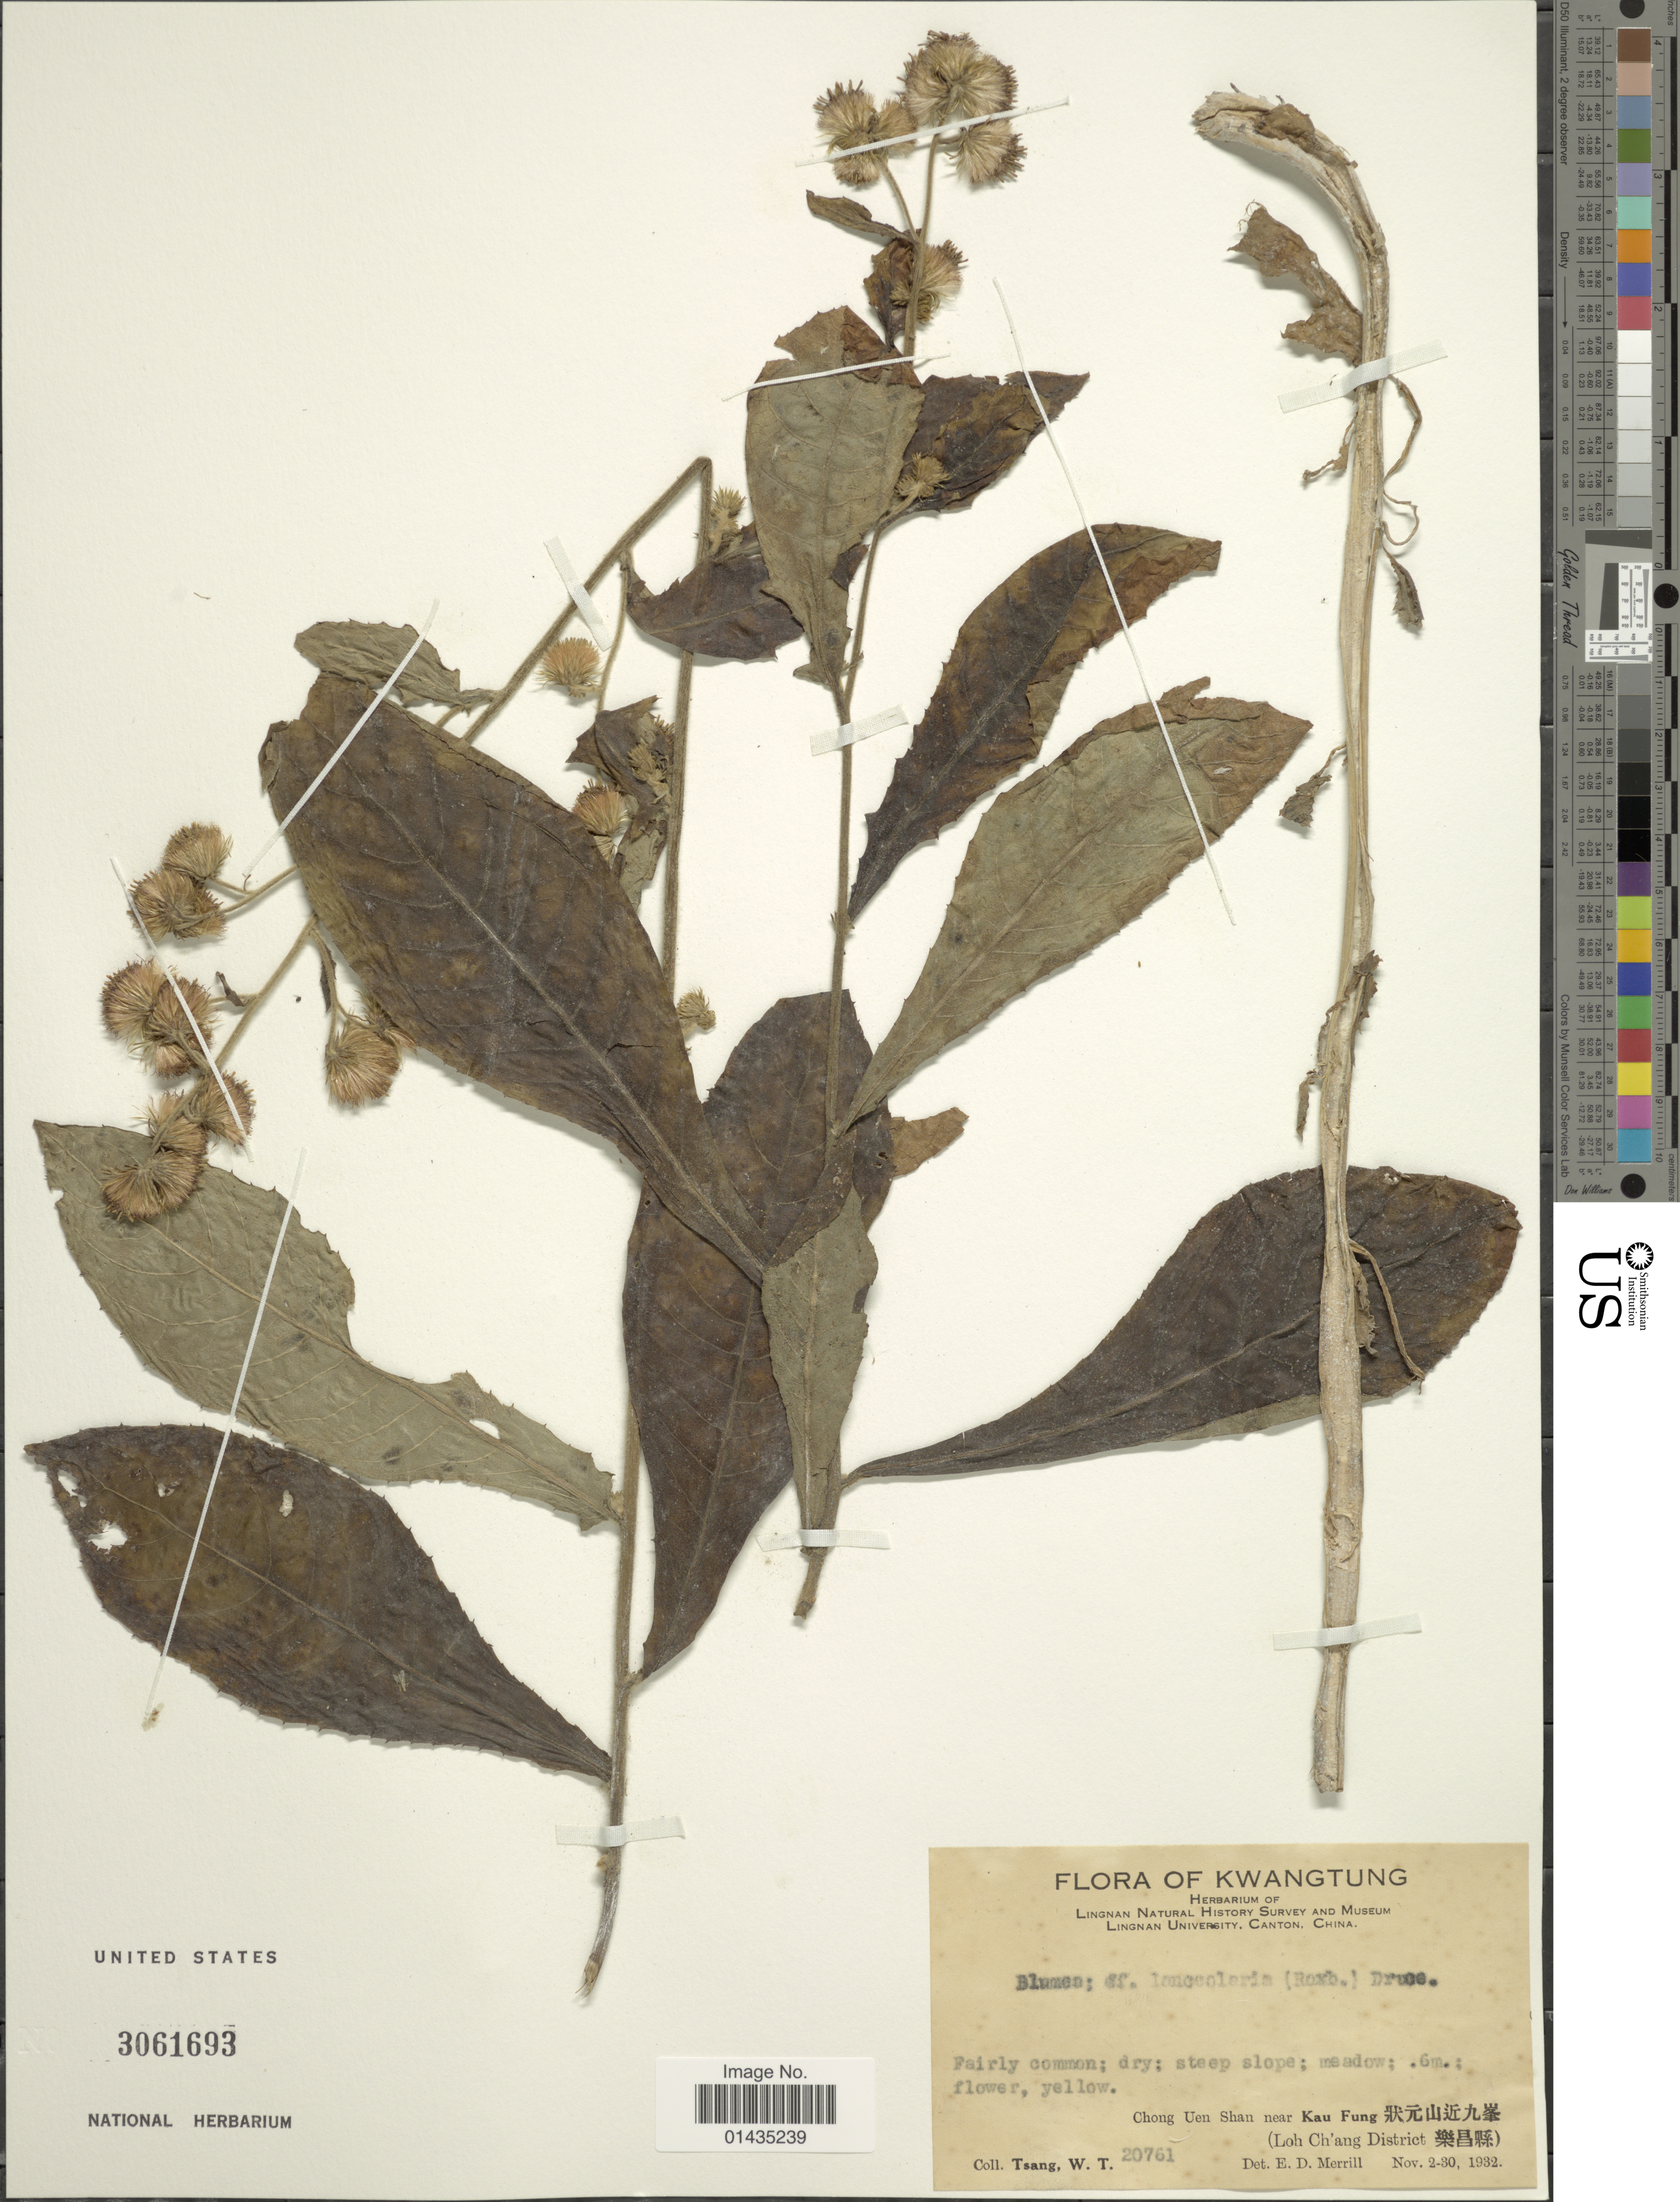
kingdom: Plantae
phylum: Tracheophyta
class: Magnoliopsida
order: Asterales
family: Asteraceae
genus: Blumea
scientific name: Blumea lanceolaria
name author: (Roxb.) Druce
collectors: W. T. Tsang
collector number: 20761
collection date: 1932-11-02/1932-11-30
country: China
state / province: Guangdong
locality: Kwangtung, Chong Uen Shan near Kau Fung, Loh Ch'ang District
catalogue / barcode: US 3061693